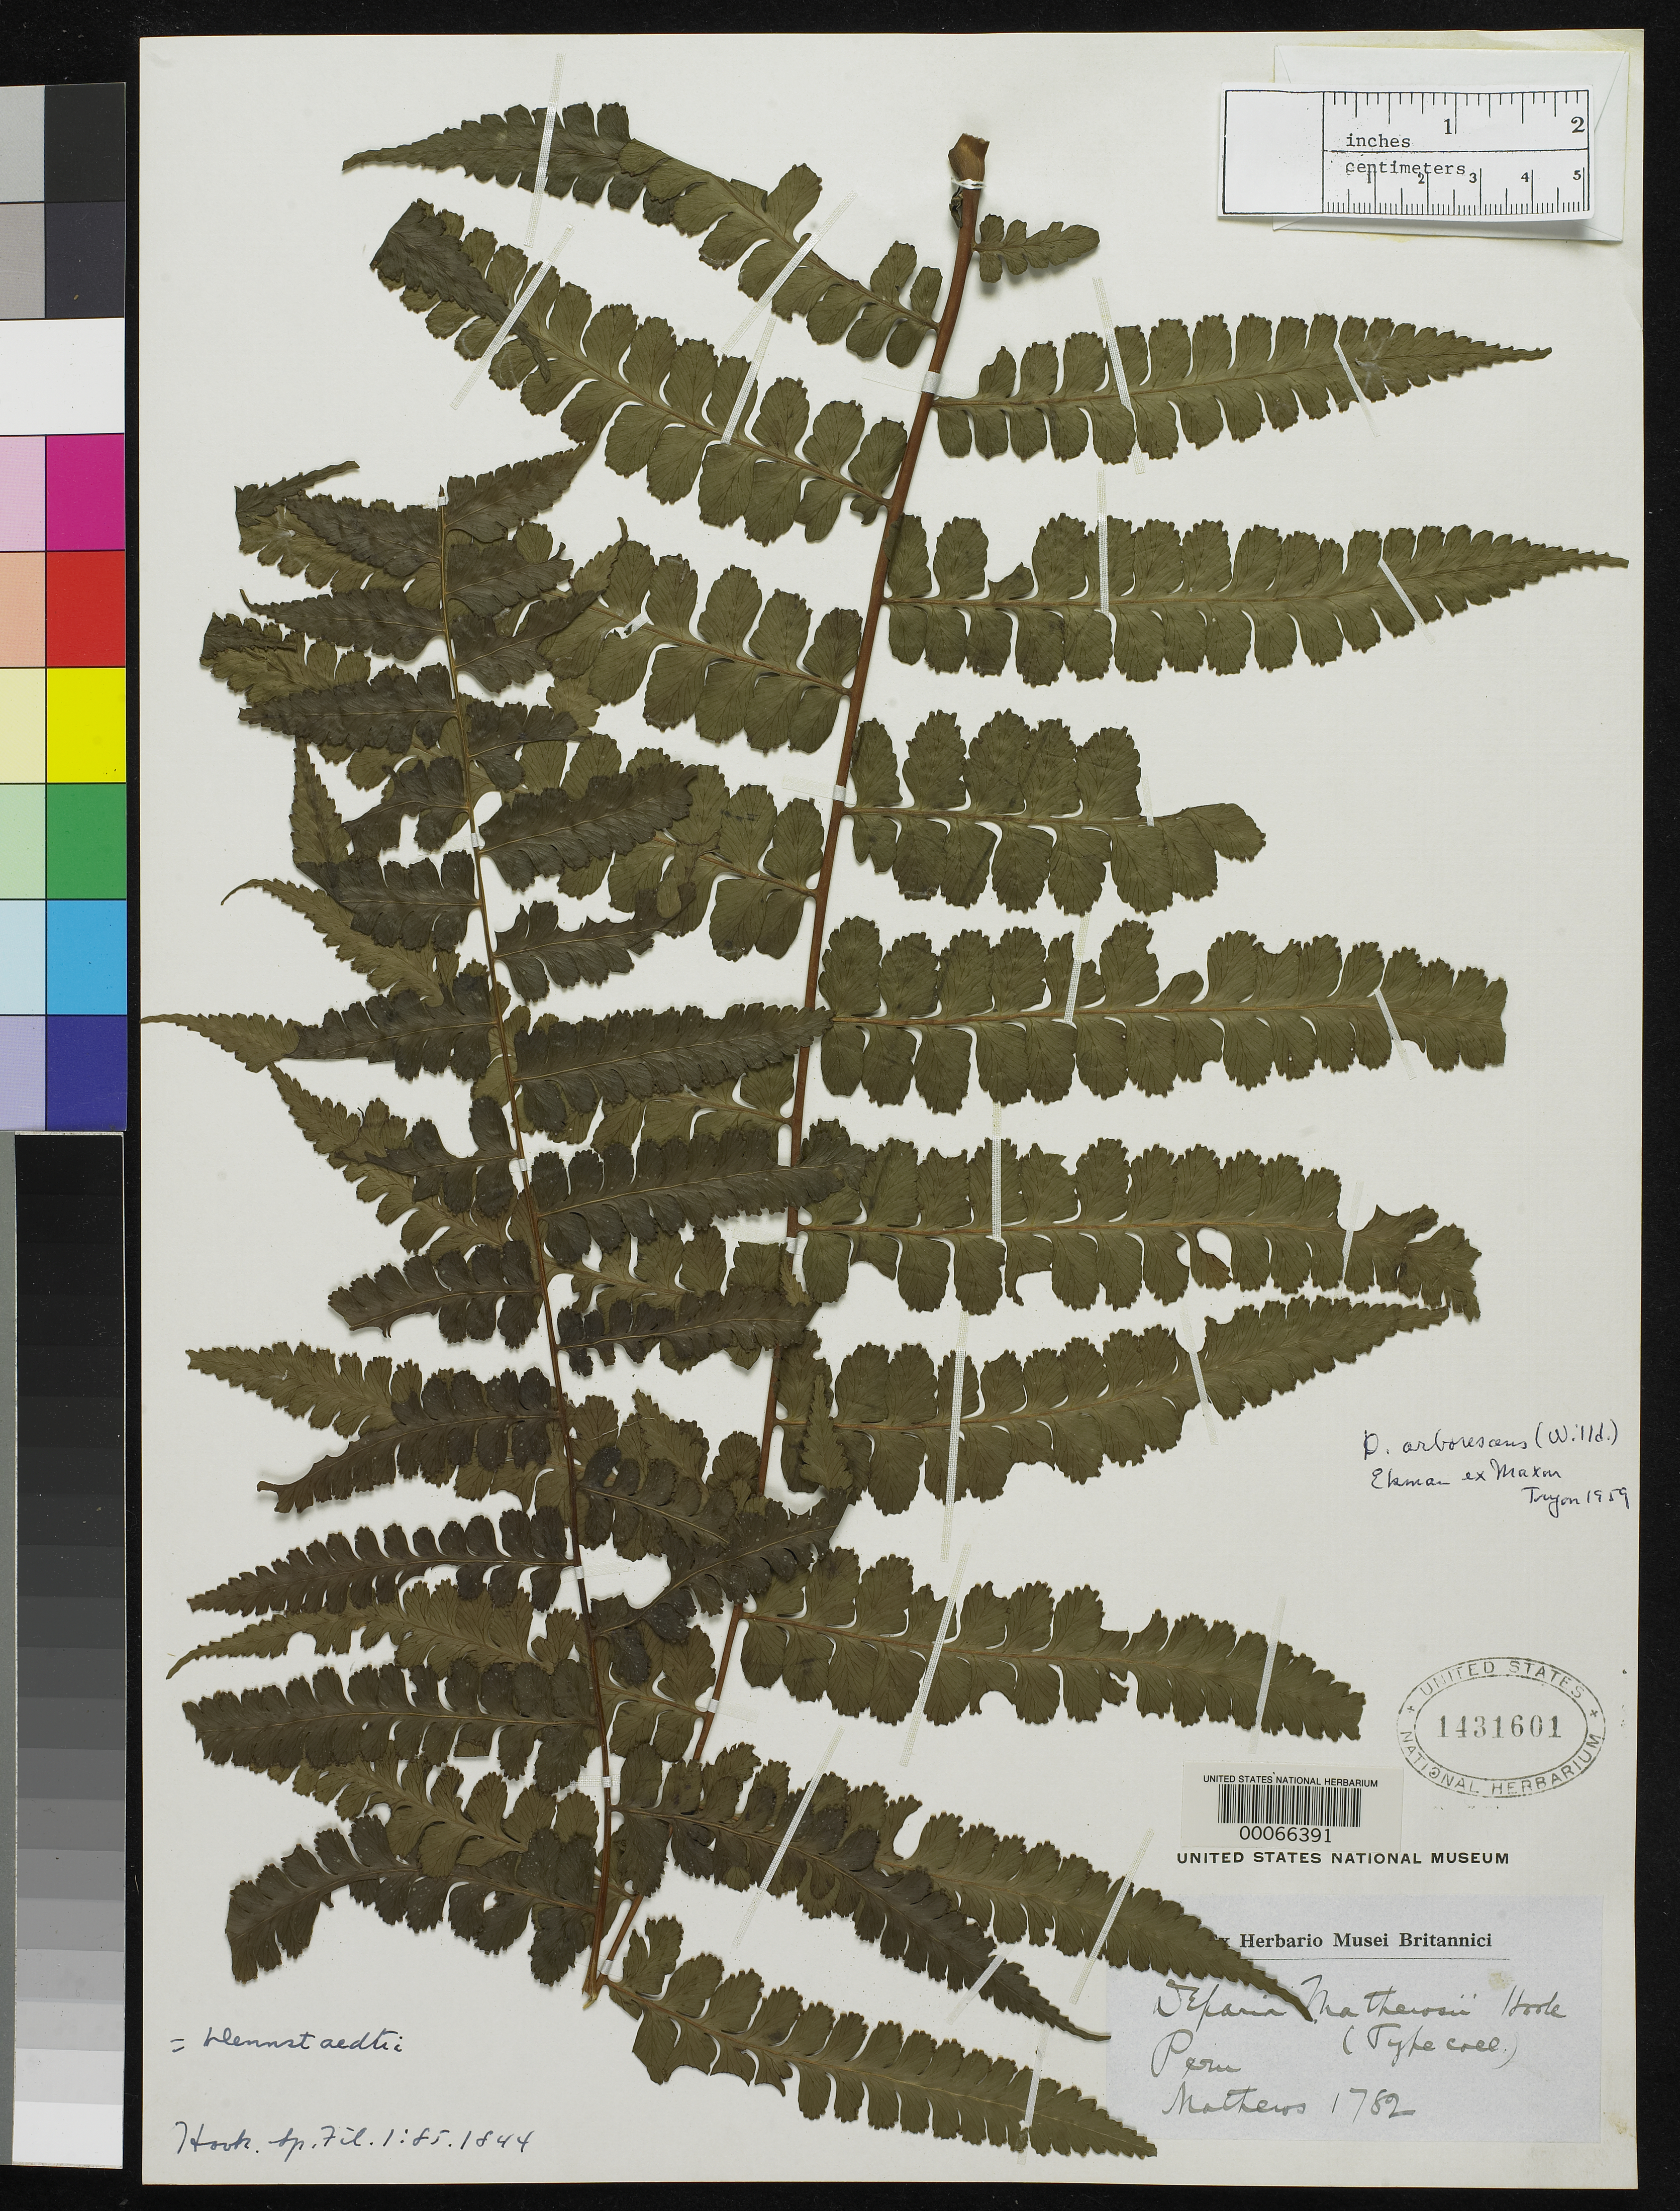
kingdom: Plantae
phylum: Tracheophyta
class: Polypodiopsida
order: Polypodiales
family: Athyriaceae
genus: Deparia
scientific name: Deparia mathewsii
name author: Hook.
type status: Type Collection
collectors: A. Mathews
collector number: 1782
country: Peru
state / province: San Martín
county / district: Mariscal Cáceres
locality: Rio Huallaga, margen Derecha del; Balsa Probana; dtto. Tocache Nuevo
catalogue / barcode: US 1431601